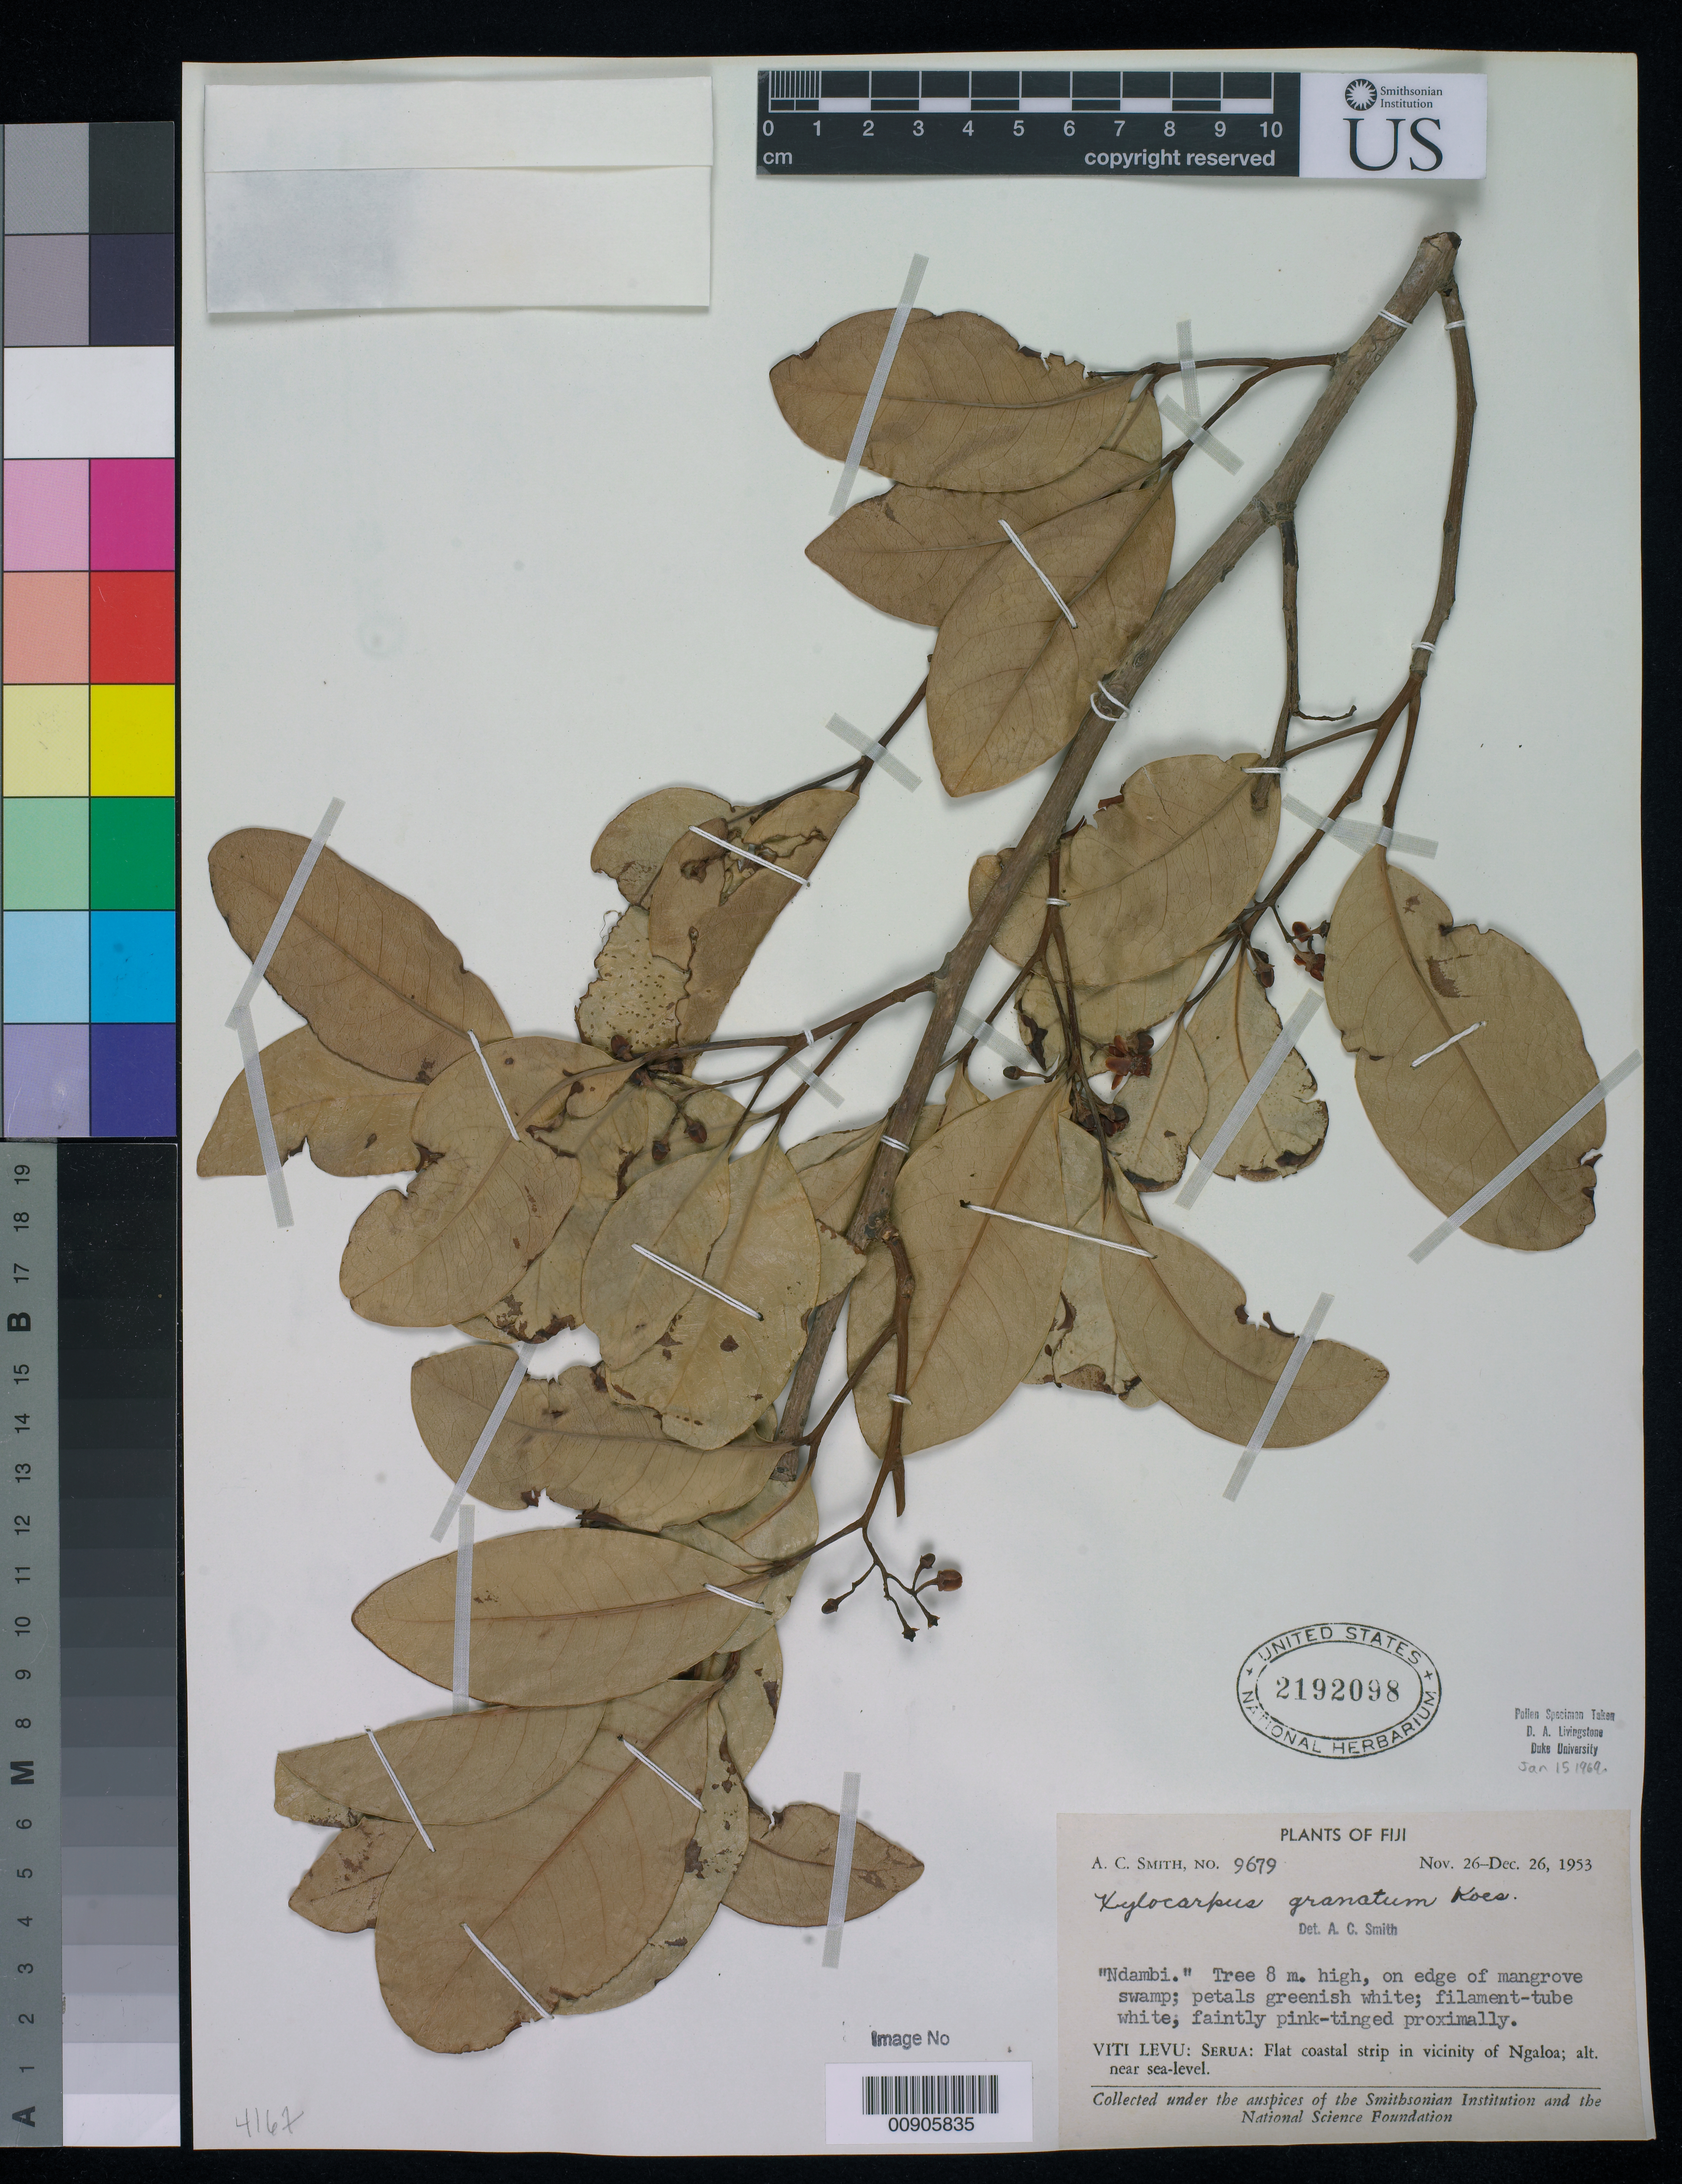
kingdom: Plantae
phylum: Tracheophyta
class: Magnoliopsida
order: Sapindales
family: Meliaceae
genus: Xylocarpus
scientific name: Xylocarpus granatum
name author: J. Koenig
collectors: C. A. Smith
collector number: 9679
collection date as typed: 26 Nov 1953 to 26 Dec 1953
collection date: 1953-11-26/1953-12-26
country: Fiji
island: Viti Levu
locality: Viti Levu, Serua, in vicinity of Ngaloa.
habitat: on edge of mangrove swamp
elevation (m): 0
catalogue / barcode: US 2192098